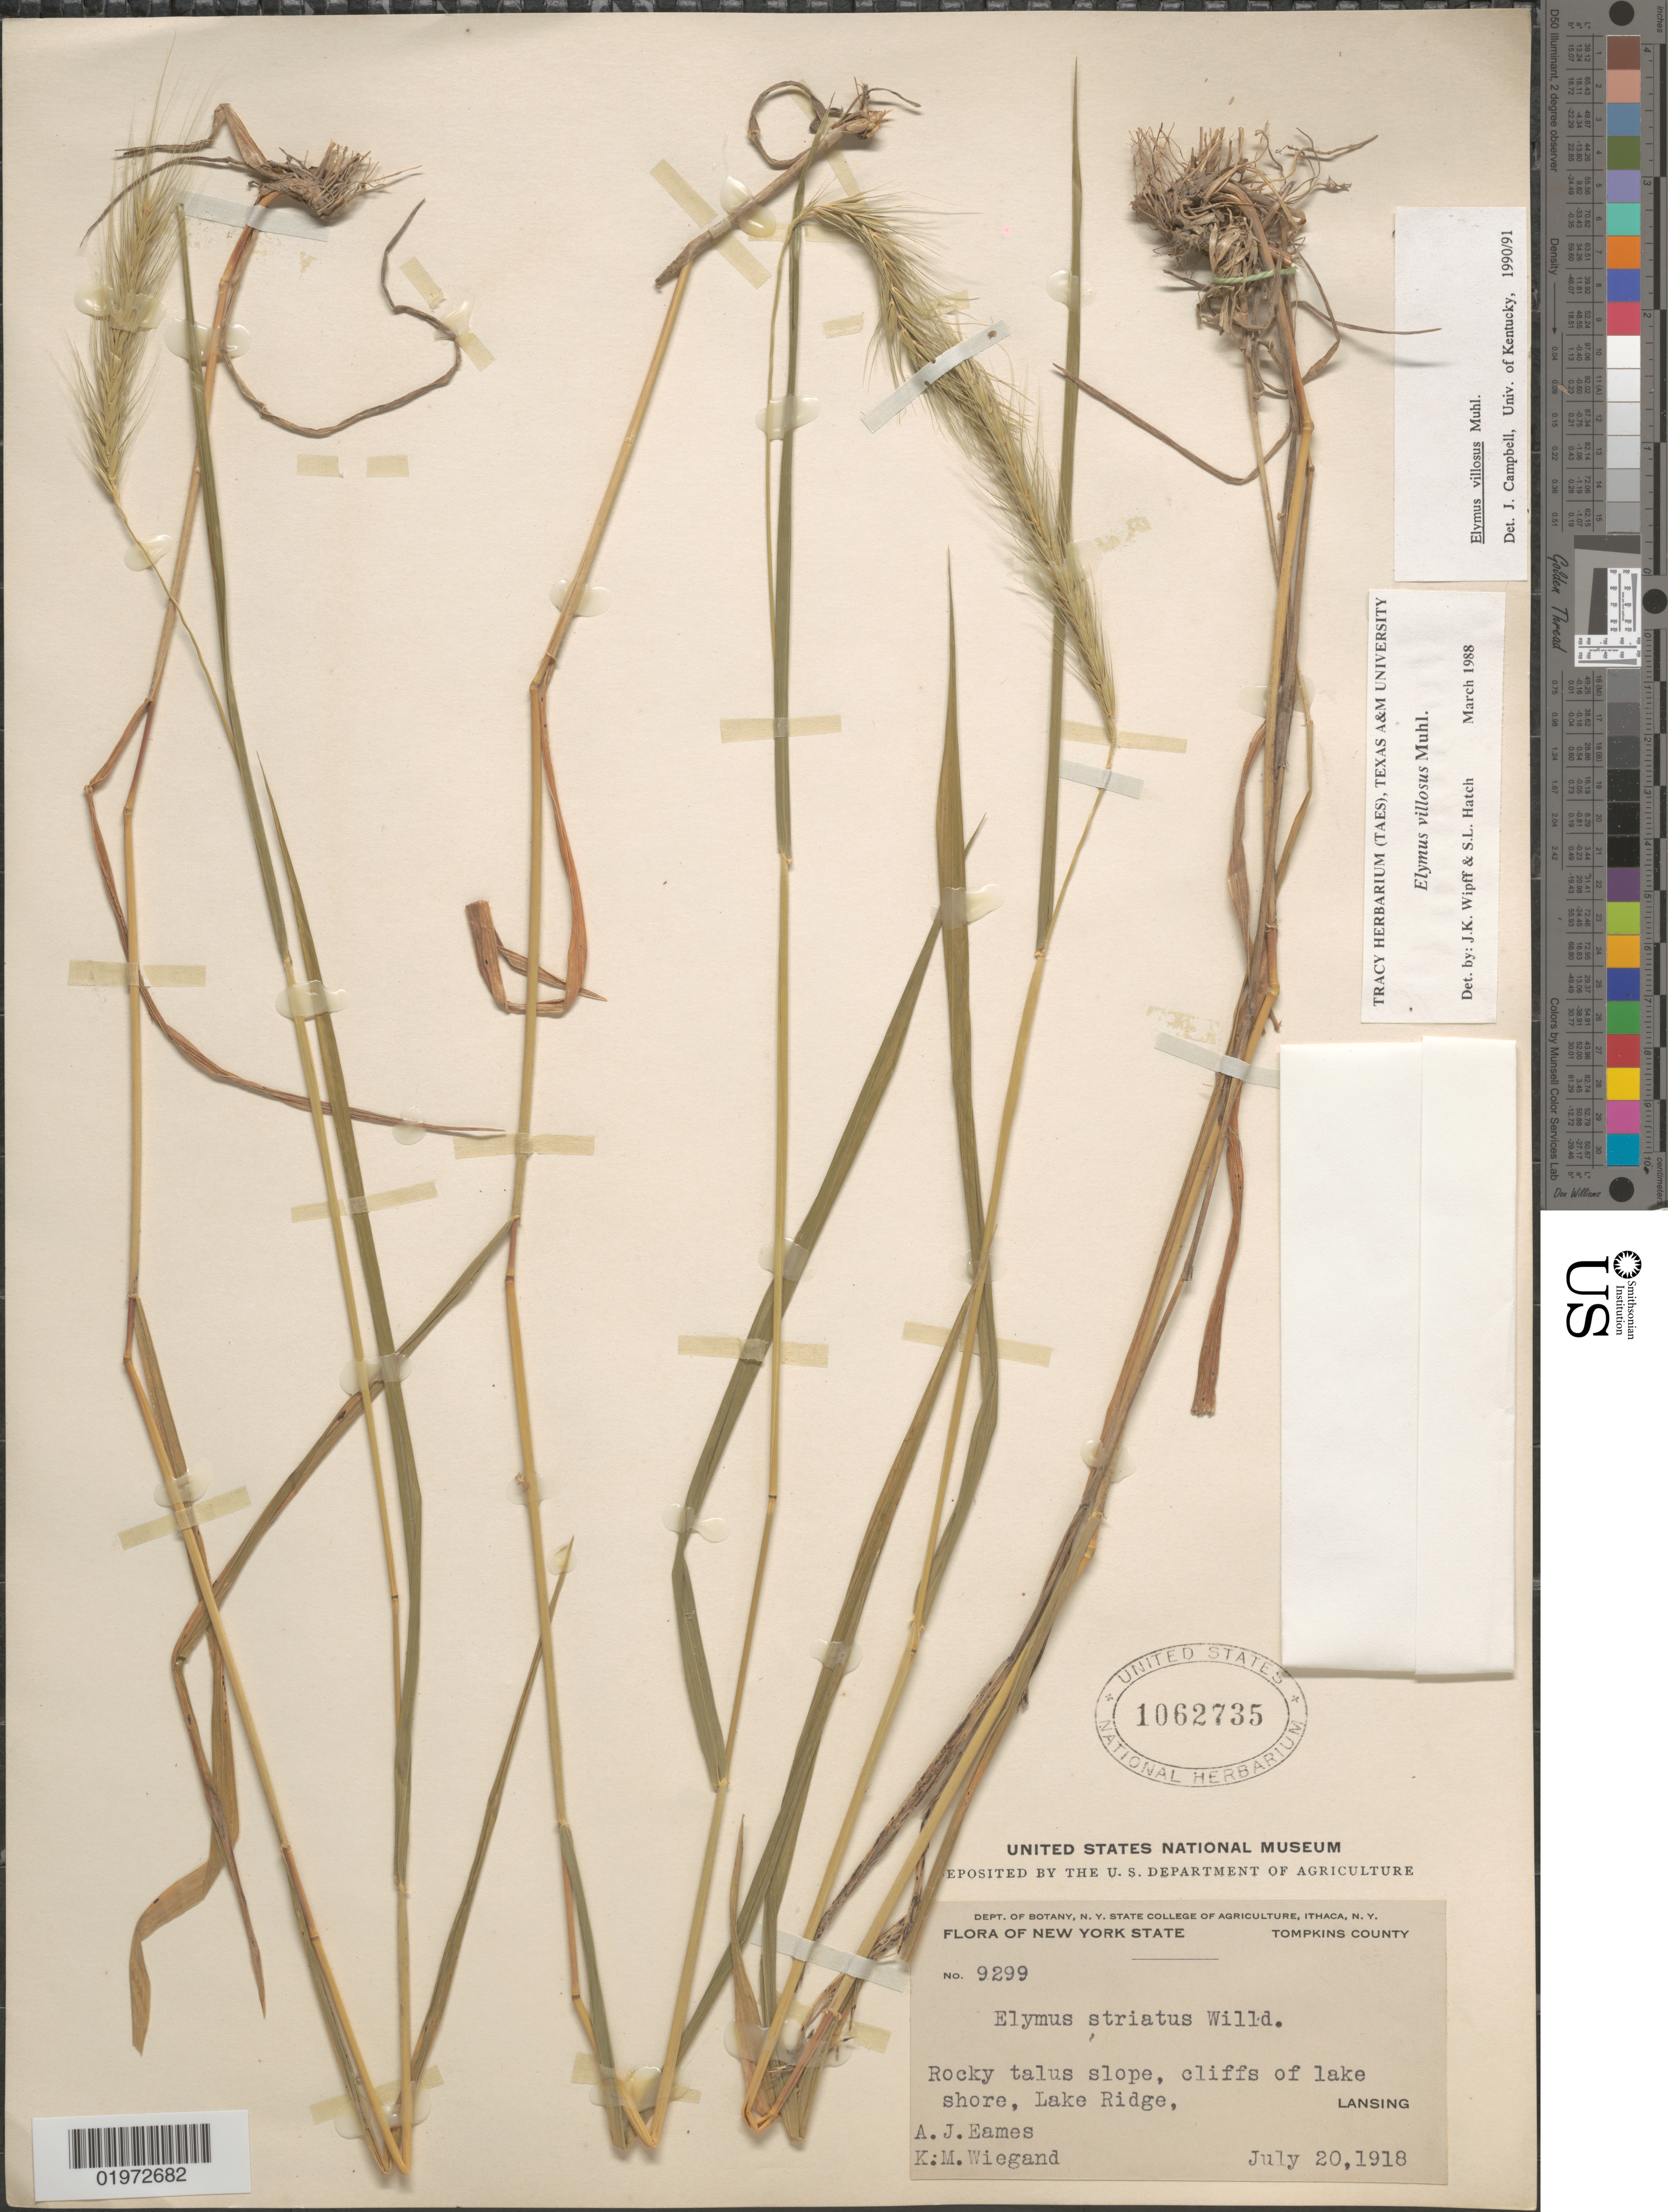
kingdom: Plantae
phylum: Tracheophyta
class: Liliopsida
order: Poales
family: Poaceae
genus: Elymus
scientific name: Elymus villosus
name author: Muhl. ex Willd.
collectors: A. J. Eames & K. M. Wiegand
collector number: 9299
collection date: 1918-07-20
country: United States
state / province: New York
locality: Tompkins County. Rocky talus slope, cliffs of lake shore, Lake Ridge, Lansing.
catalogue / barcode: US 1062735